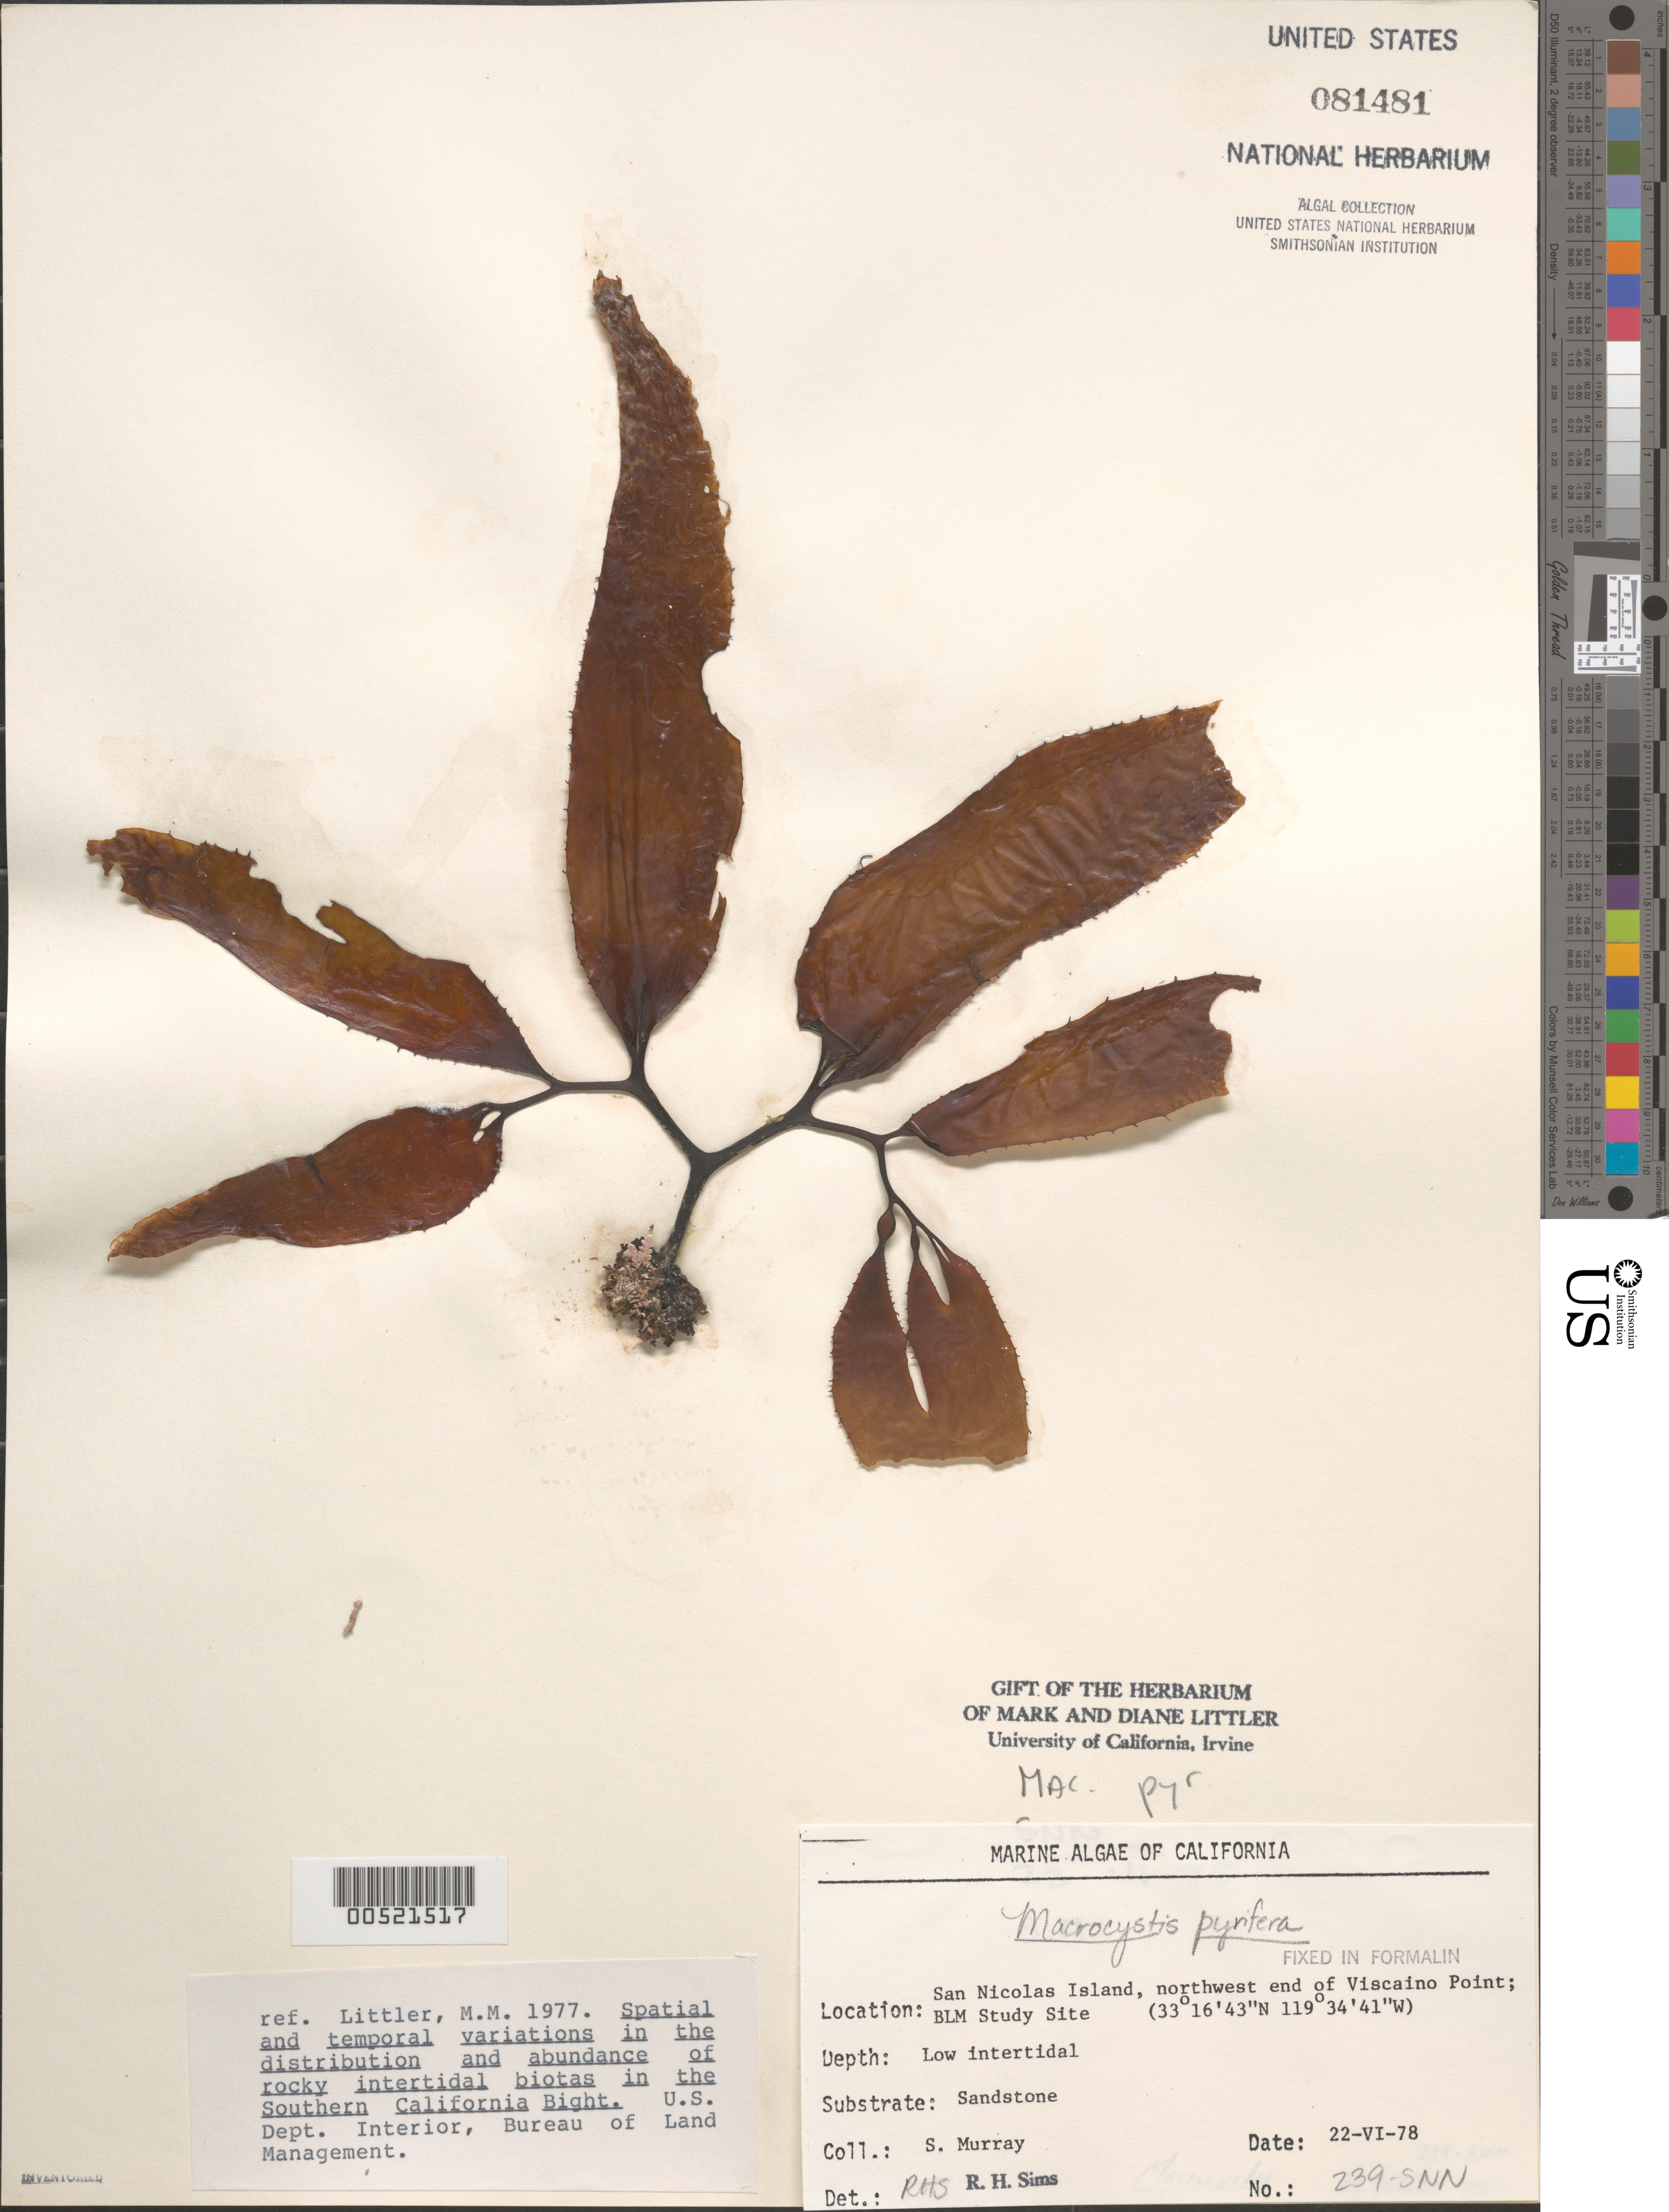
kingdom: Chromista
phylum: Ochrophyta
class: Phaeophyceae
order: Laminariales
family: Laminariaceae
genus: Macrocystis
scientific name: Macrocystis pyrifera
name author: (L.) C. Agardh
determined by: Sims, Robert H.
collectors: S. N. Murray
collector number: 239-snn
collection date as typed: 22 Jun 1978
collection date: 1978-06-22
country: United States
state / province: California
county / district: Ventura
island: San Nicolas Island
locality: Northwest end of Vizcaino Point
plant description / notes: BLM-SOCALBIGHT Rocky Intertidal Survey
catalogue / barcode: US 81481